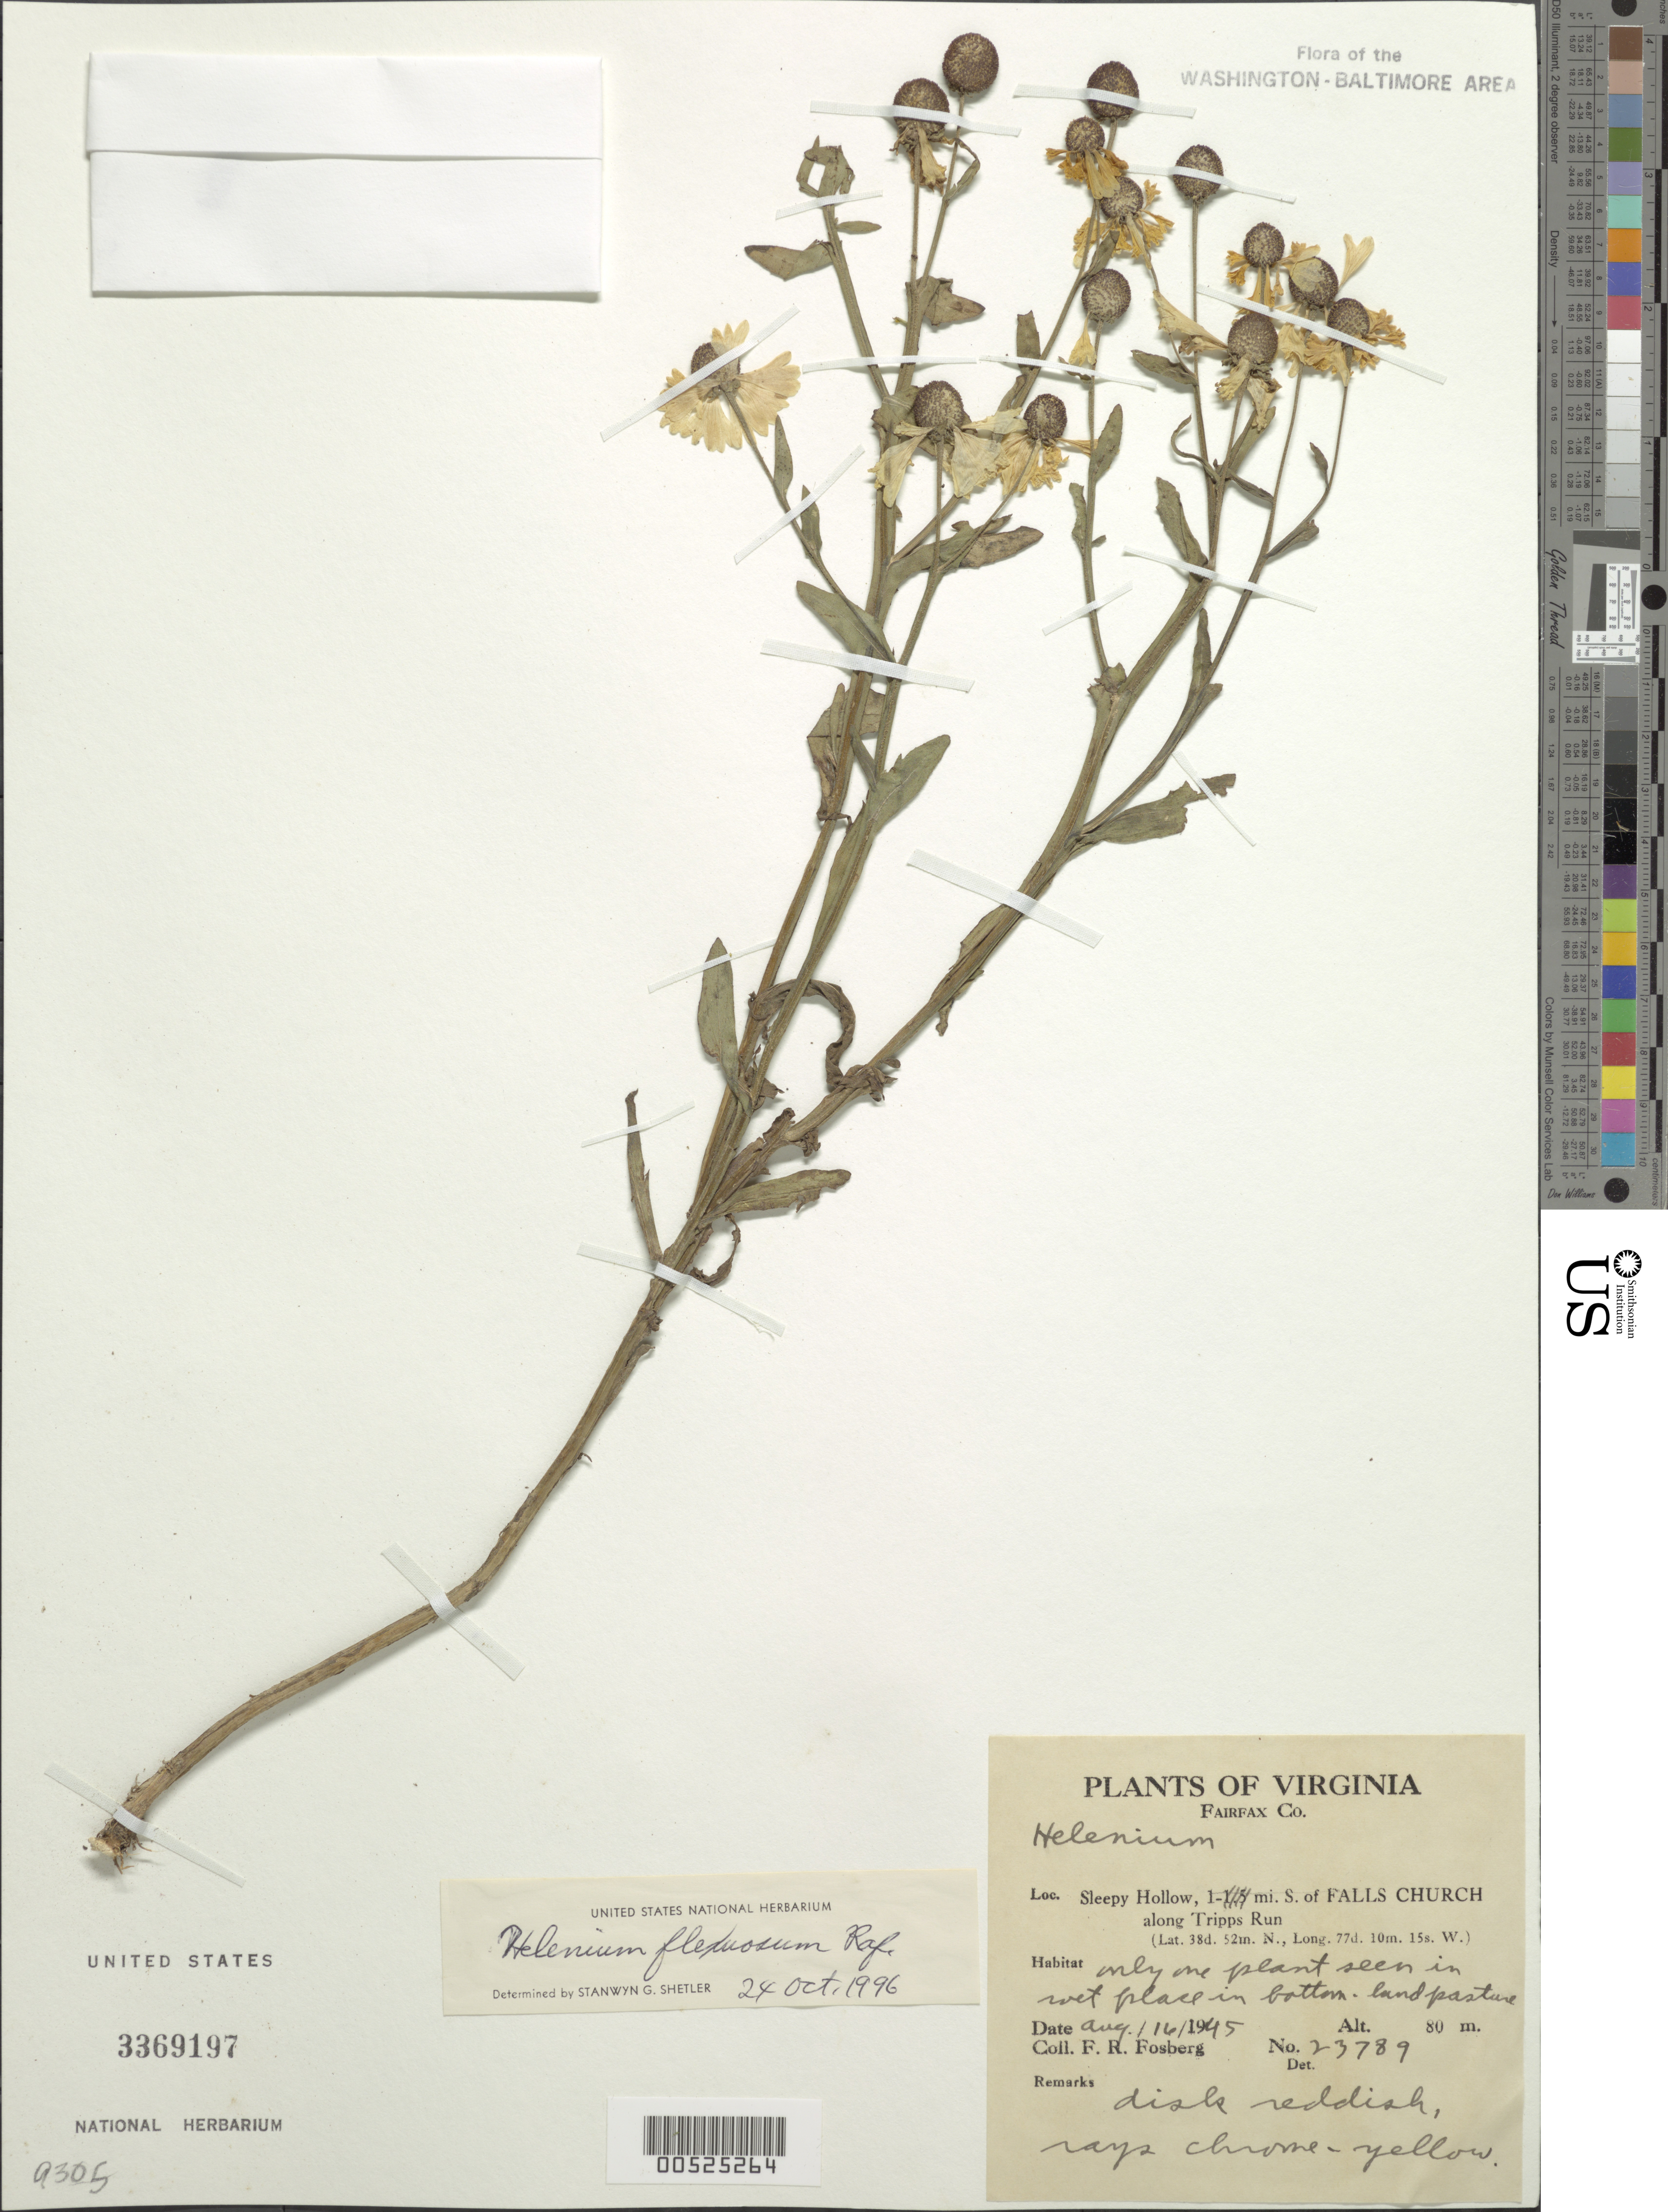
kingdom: Plantae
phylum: Tracheophyta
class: Magnoliopsida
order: Asterales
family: Asteraceae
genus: Helenium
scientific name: Helenium flexuosum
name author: Raf.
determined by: Shetler, Stanwyn G., (US), NMNH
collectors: F. R. Fosberg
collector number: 23789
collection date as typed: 16 Aug 1945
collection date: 1945-08-16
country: United States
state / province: Virginia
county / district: Fairfax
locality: Sleepy Hollow, 1 mi. S of Falls Church along Tripps Run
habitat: Only one plant seen in wet place in bottomland pasture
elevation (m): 80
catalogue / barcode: US 3369197